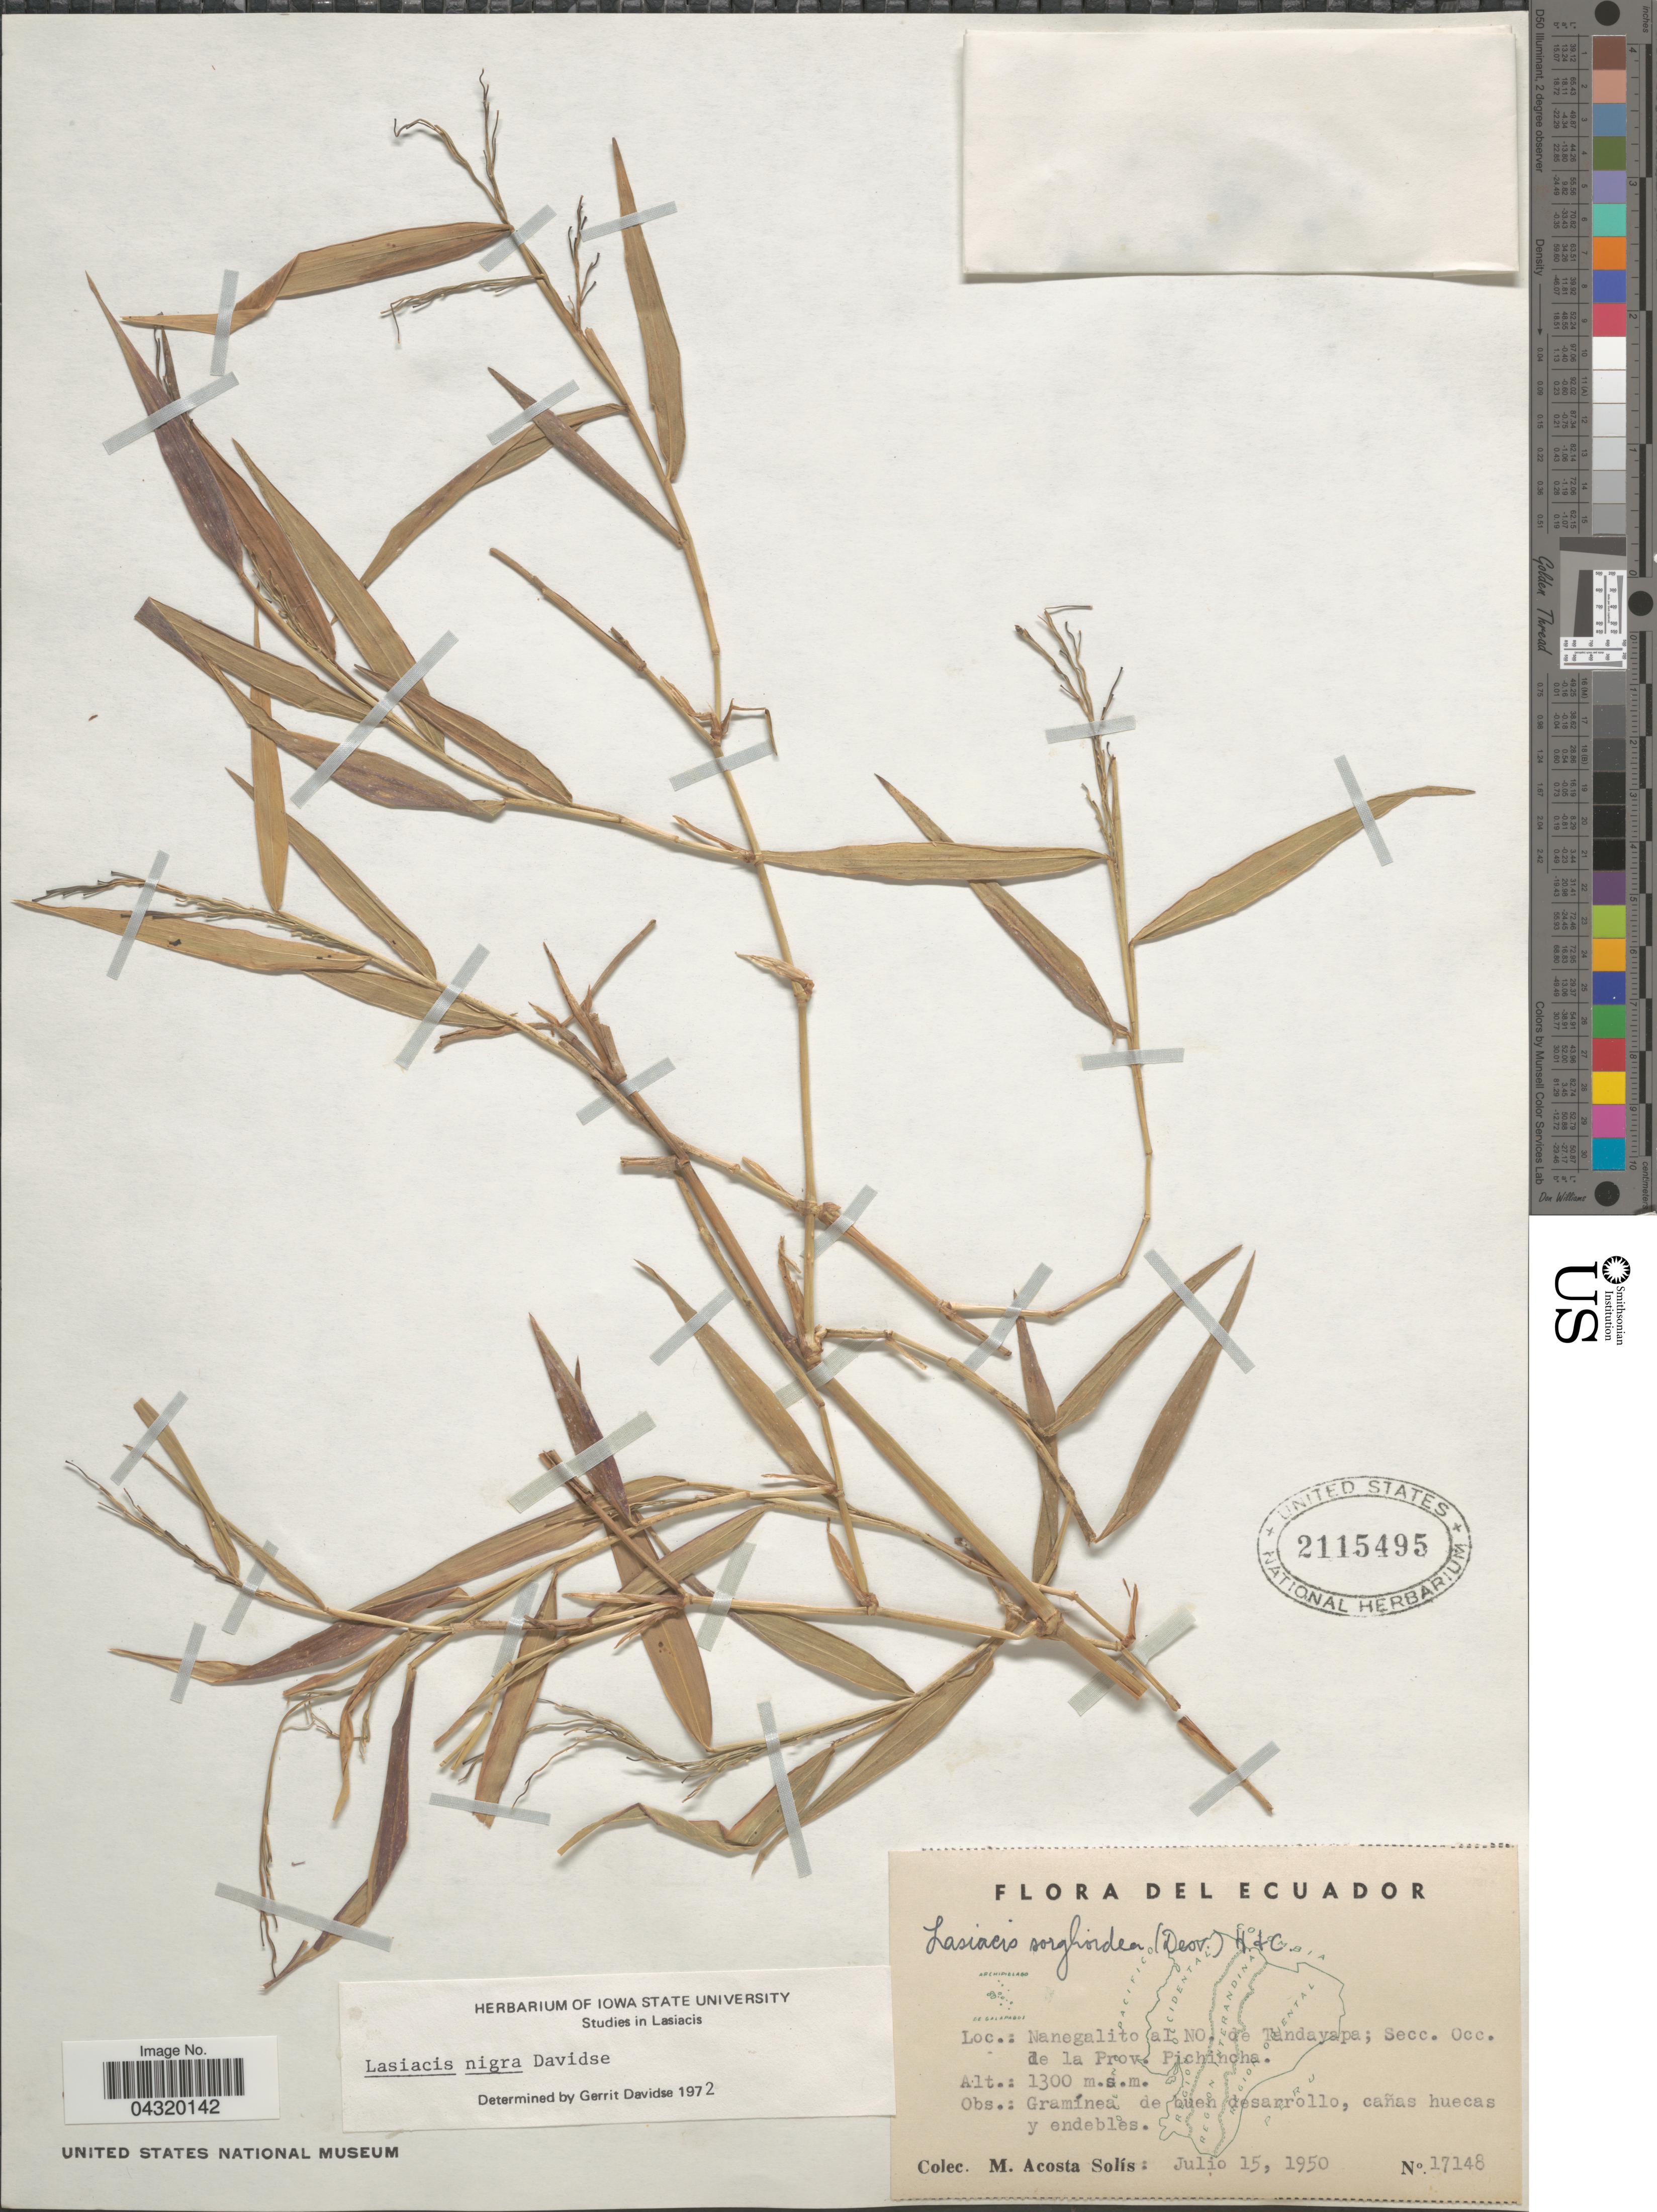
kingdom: Plantae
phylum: Tracheophyta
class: Liliopsida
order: Poales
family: Poaceae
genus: Lasiacis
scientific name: Lasiacis nigra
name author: Davidse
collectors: M. Acosta Solis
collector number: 17148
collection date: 1950-07-15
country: Ecuador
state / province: Pichincha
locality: Nanegalito al NO. de Tandayapa; Secc. Occ. de la Prov. Pichincha.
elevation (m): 1300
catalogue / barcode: US 2115495